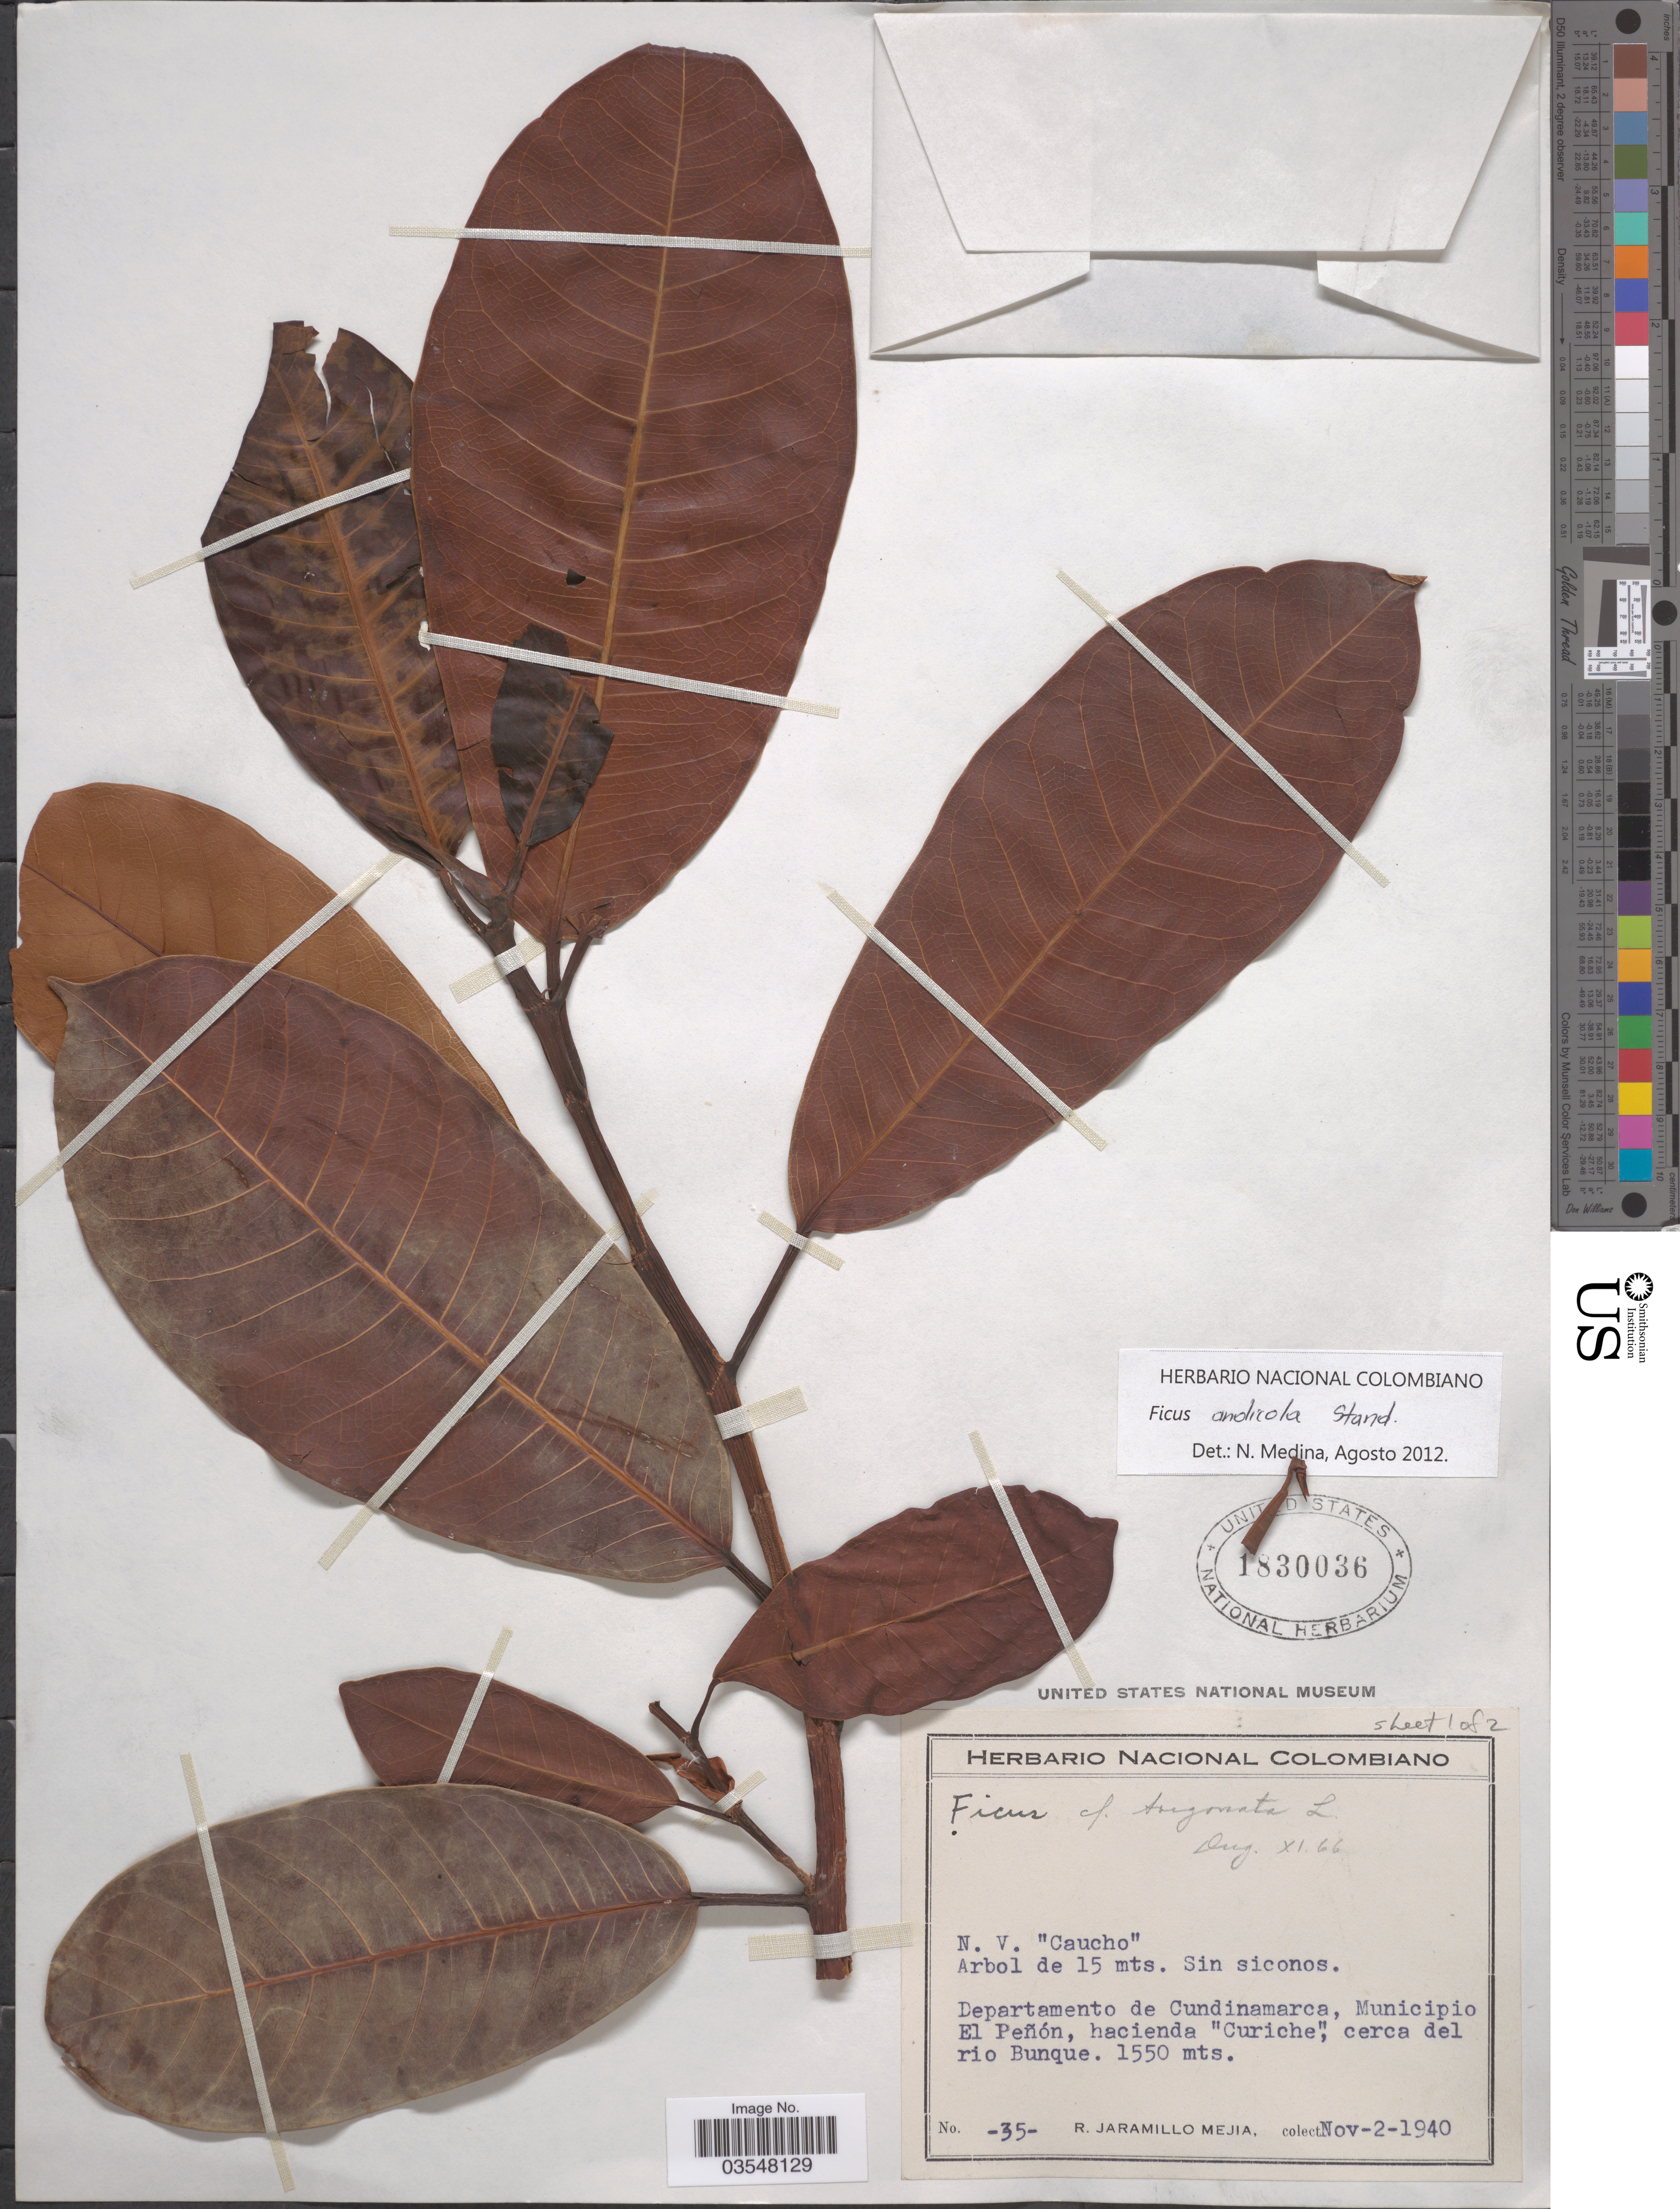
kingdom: Plantae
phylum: Tracheophyta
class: Magnoliopsida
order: Rosales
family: Moraceae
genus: Ficus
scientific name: Ficus andicola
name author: Standl.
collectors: R. Jaramillo M.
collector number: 35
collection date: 1940-11-02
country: Colombia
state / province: Cundinamarca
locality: Departamento de Cundinamarca, Municipio El Peñon, hacienda "Curiche", cerca del rio Bunque.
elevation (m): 1550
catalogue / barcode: US 1830036